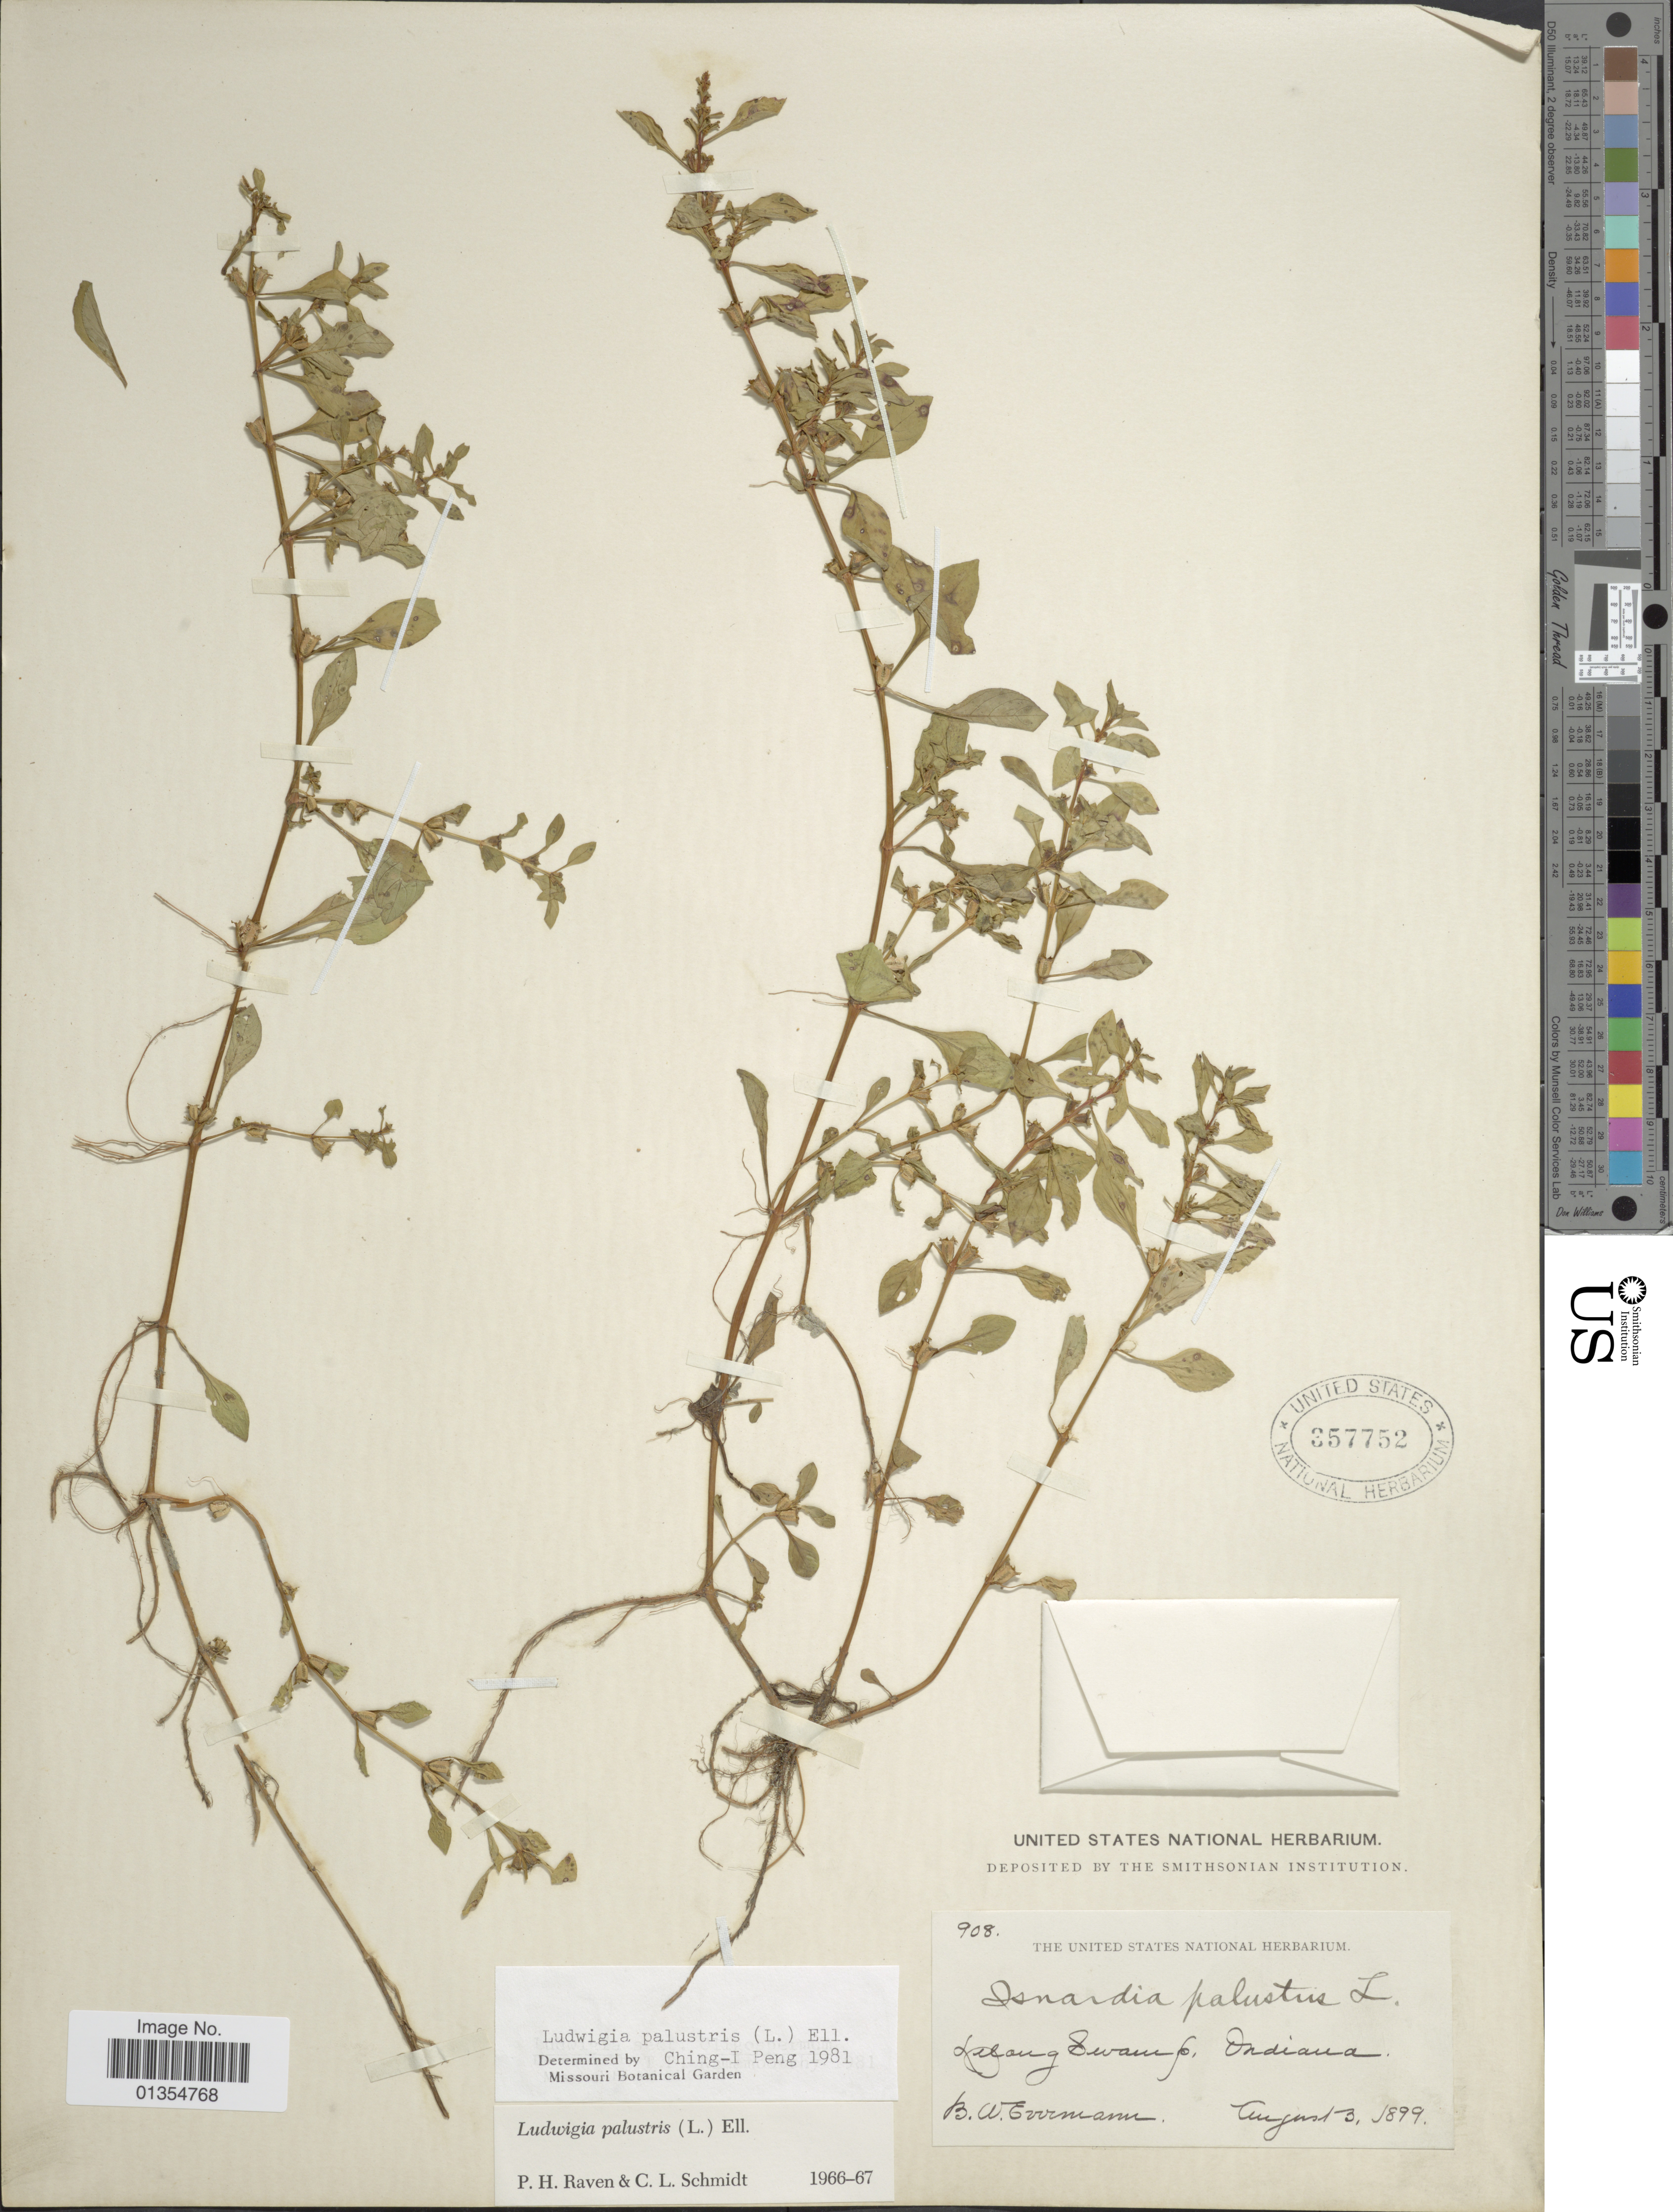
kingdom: Plantae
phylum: Tracheophyta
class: Magnoliopsida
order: Myrtales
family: Onagraceae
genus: Ludwigia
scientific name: Ludwigia palustris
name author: (L.) Elliott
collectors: B. W. Evermann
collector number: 908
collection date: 1899-08-03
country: United States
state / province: Indiana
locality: Delong Swamp.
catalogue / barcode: US 357752